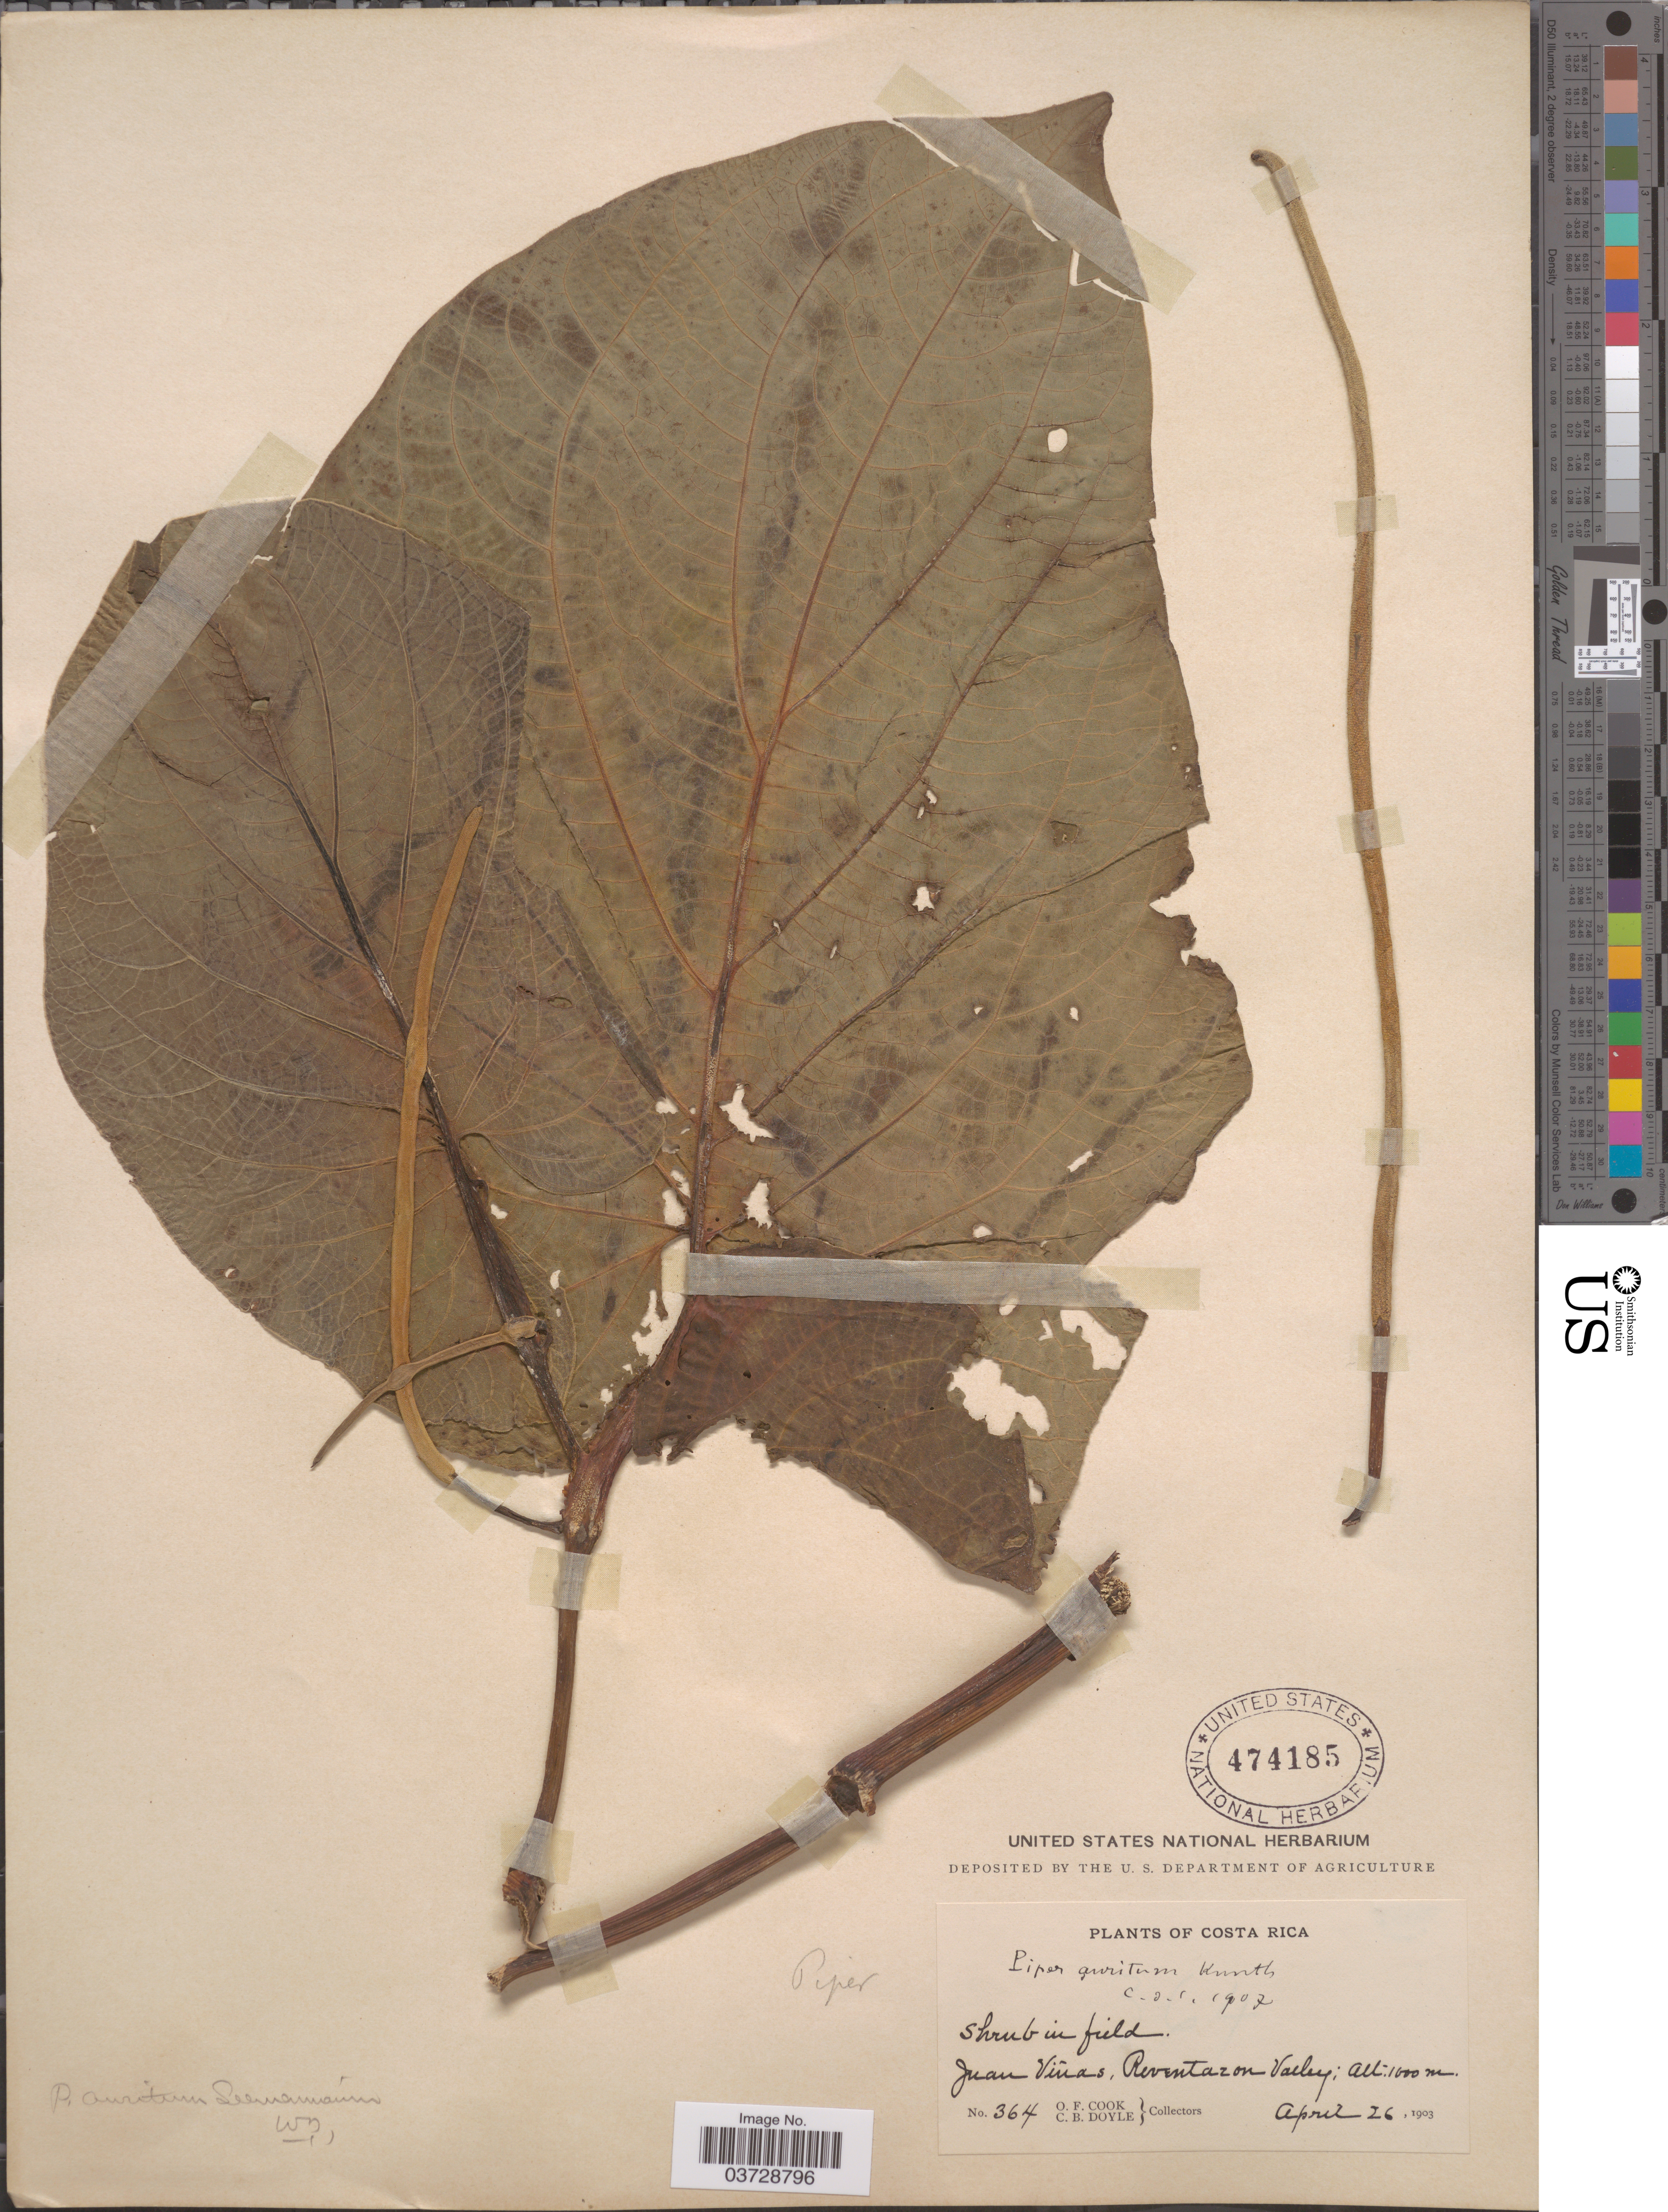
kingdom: Plantae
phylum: Tracheophyta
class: Magnoliopsida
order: Piperales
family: Piperaceae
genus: Piper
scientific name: Piper auritum var. amplifolium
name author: C. DC.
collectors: O. F. Cook & C. Doyle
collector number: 364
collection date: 1903-04-26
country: Costa Rica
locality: Juan Viñas, Reventazon Valley.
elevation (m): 1000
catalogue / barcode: US 474185